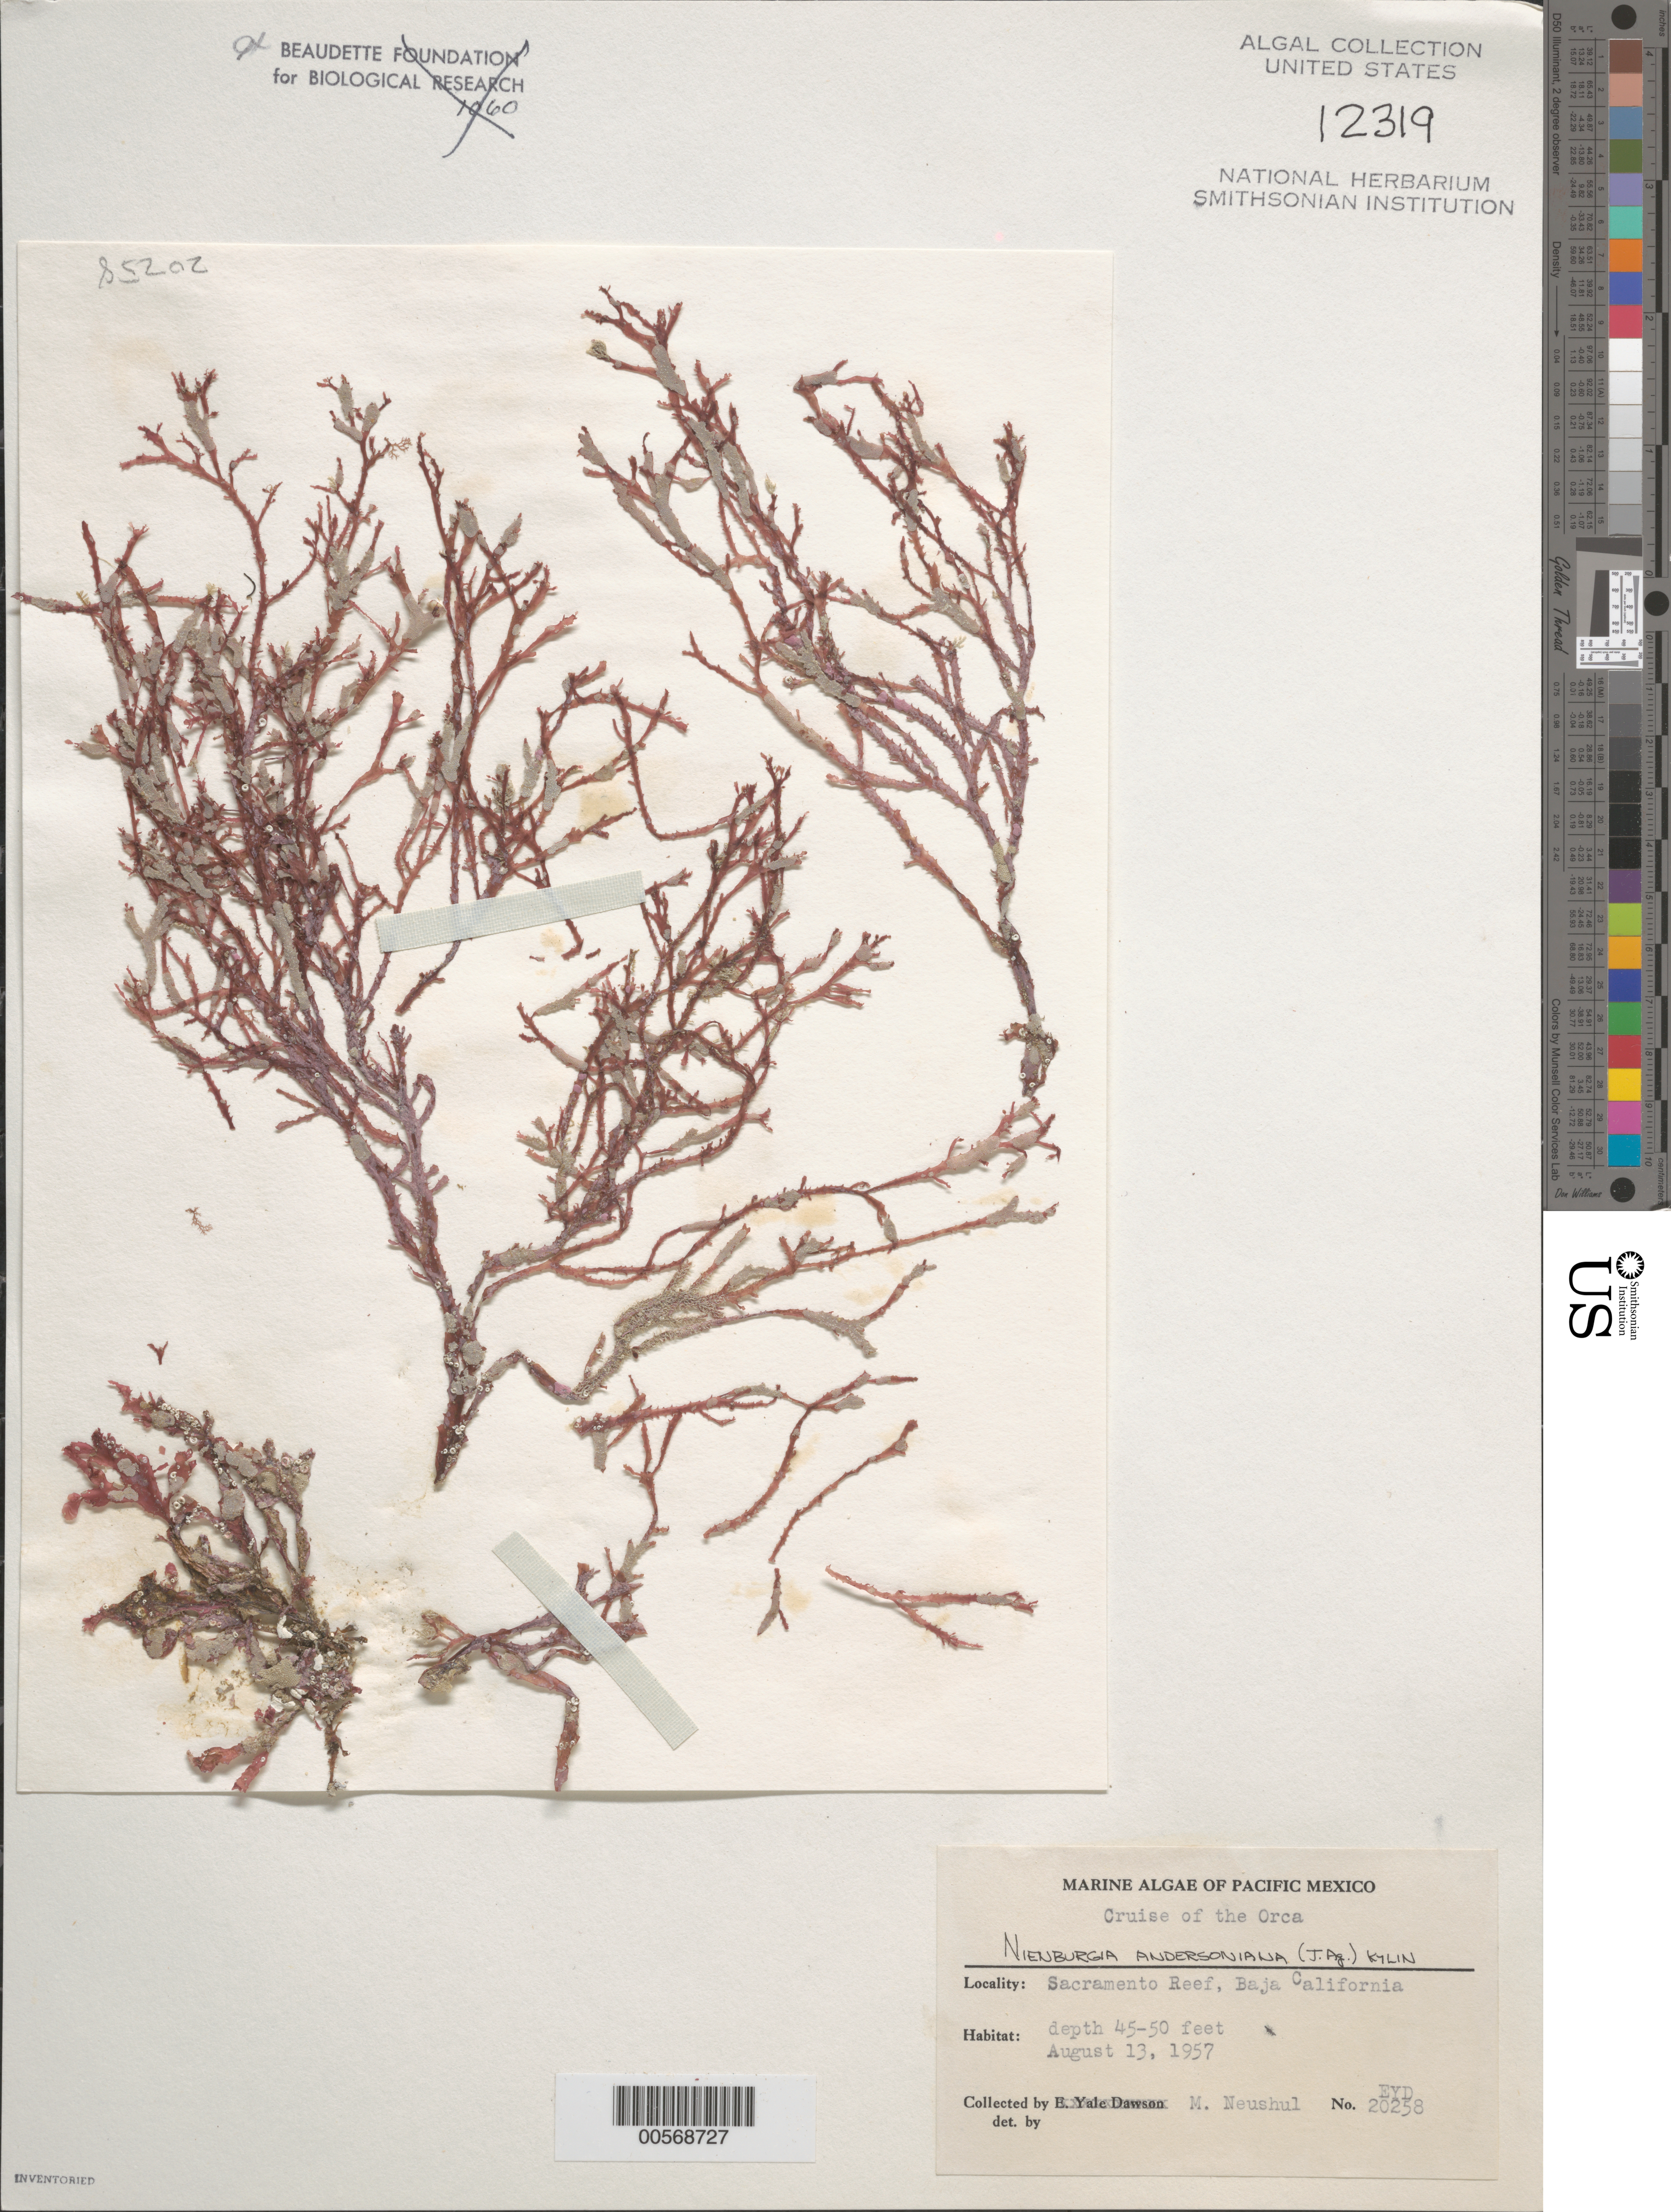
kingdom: Plantae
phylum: Rhodophyta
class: Florideophyceae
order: Ceramiales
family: Delesseriaceae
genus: Nienburgia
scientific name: Nienburgia andersoniana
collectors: M. Neushul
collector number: EYD 20258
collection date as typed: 13 Aug 1957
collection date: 1957-08-13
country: Mexico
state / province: Baja California Norte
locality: Sacramento Reef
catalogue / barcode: US 12319